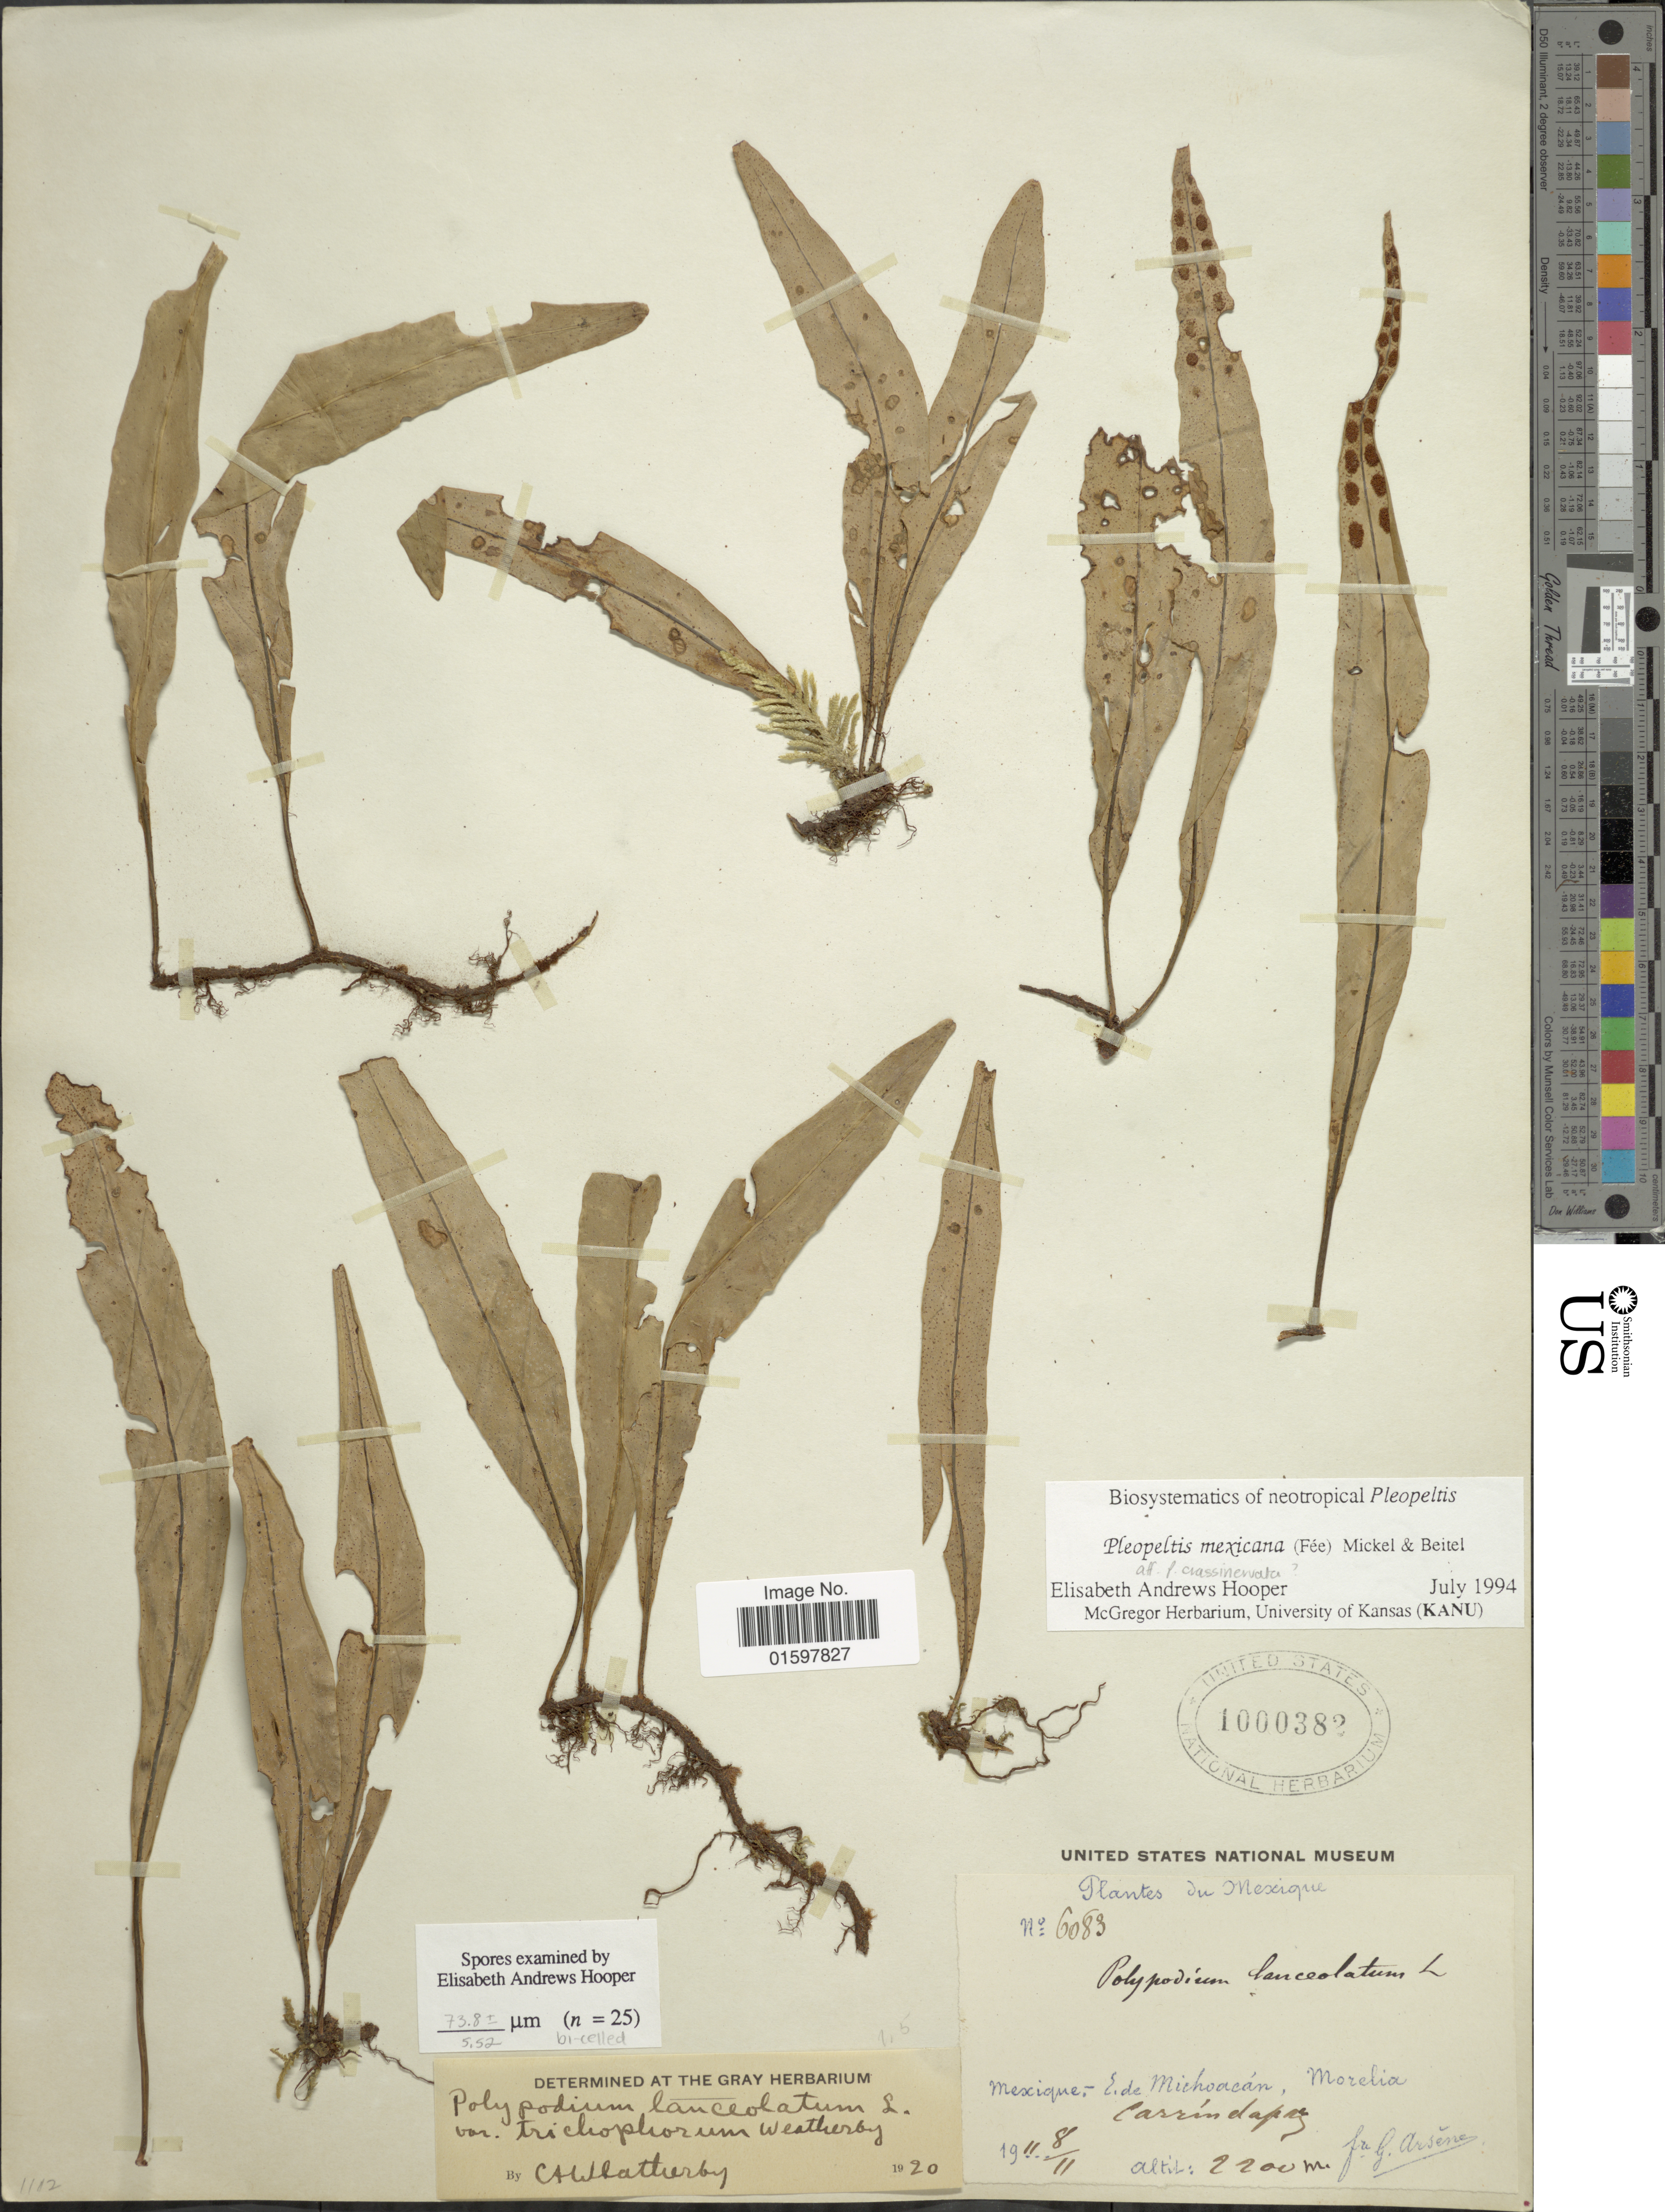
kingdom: Plantae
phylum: Tracheophyta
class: Polypodiopsida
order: Polypodiales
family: Polypodiaceae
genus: Pleopeltis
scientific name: Pleopeltis mexicana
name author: (Fée) Mickel & Beitel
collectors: Bro. G. Arsène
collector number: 6083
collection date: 1911-11-08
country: Mexico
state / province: Michoacán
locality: E. de Michoacán, Morelia, Carríndapaz.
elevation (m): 2200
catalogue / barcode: US 1000382